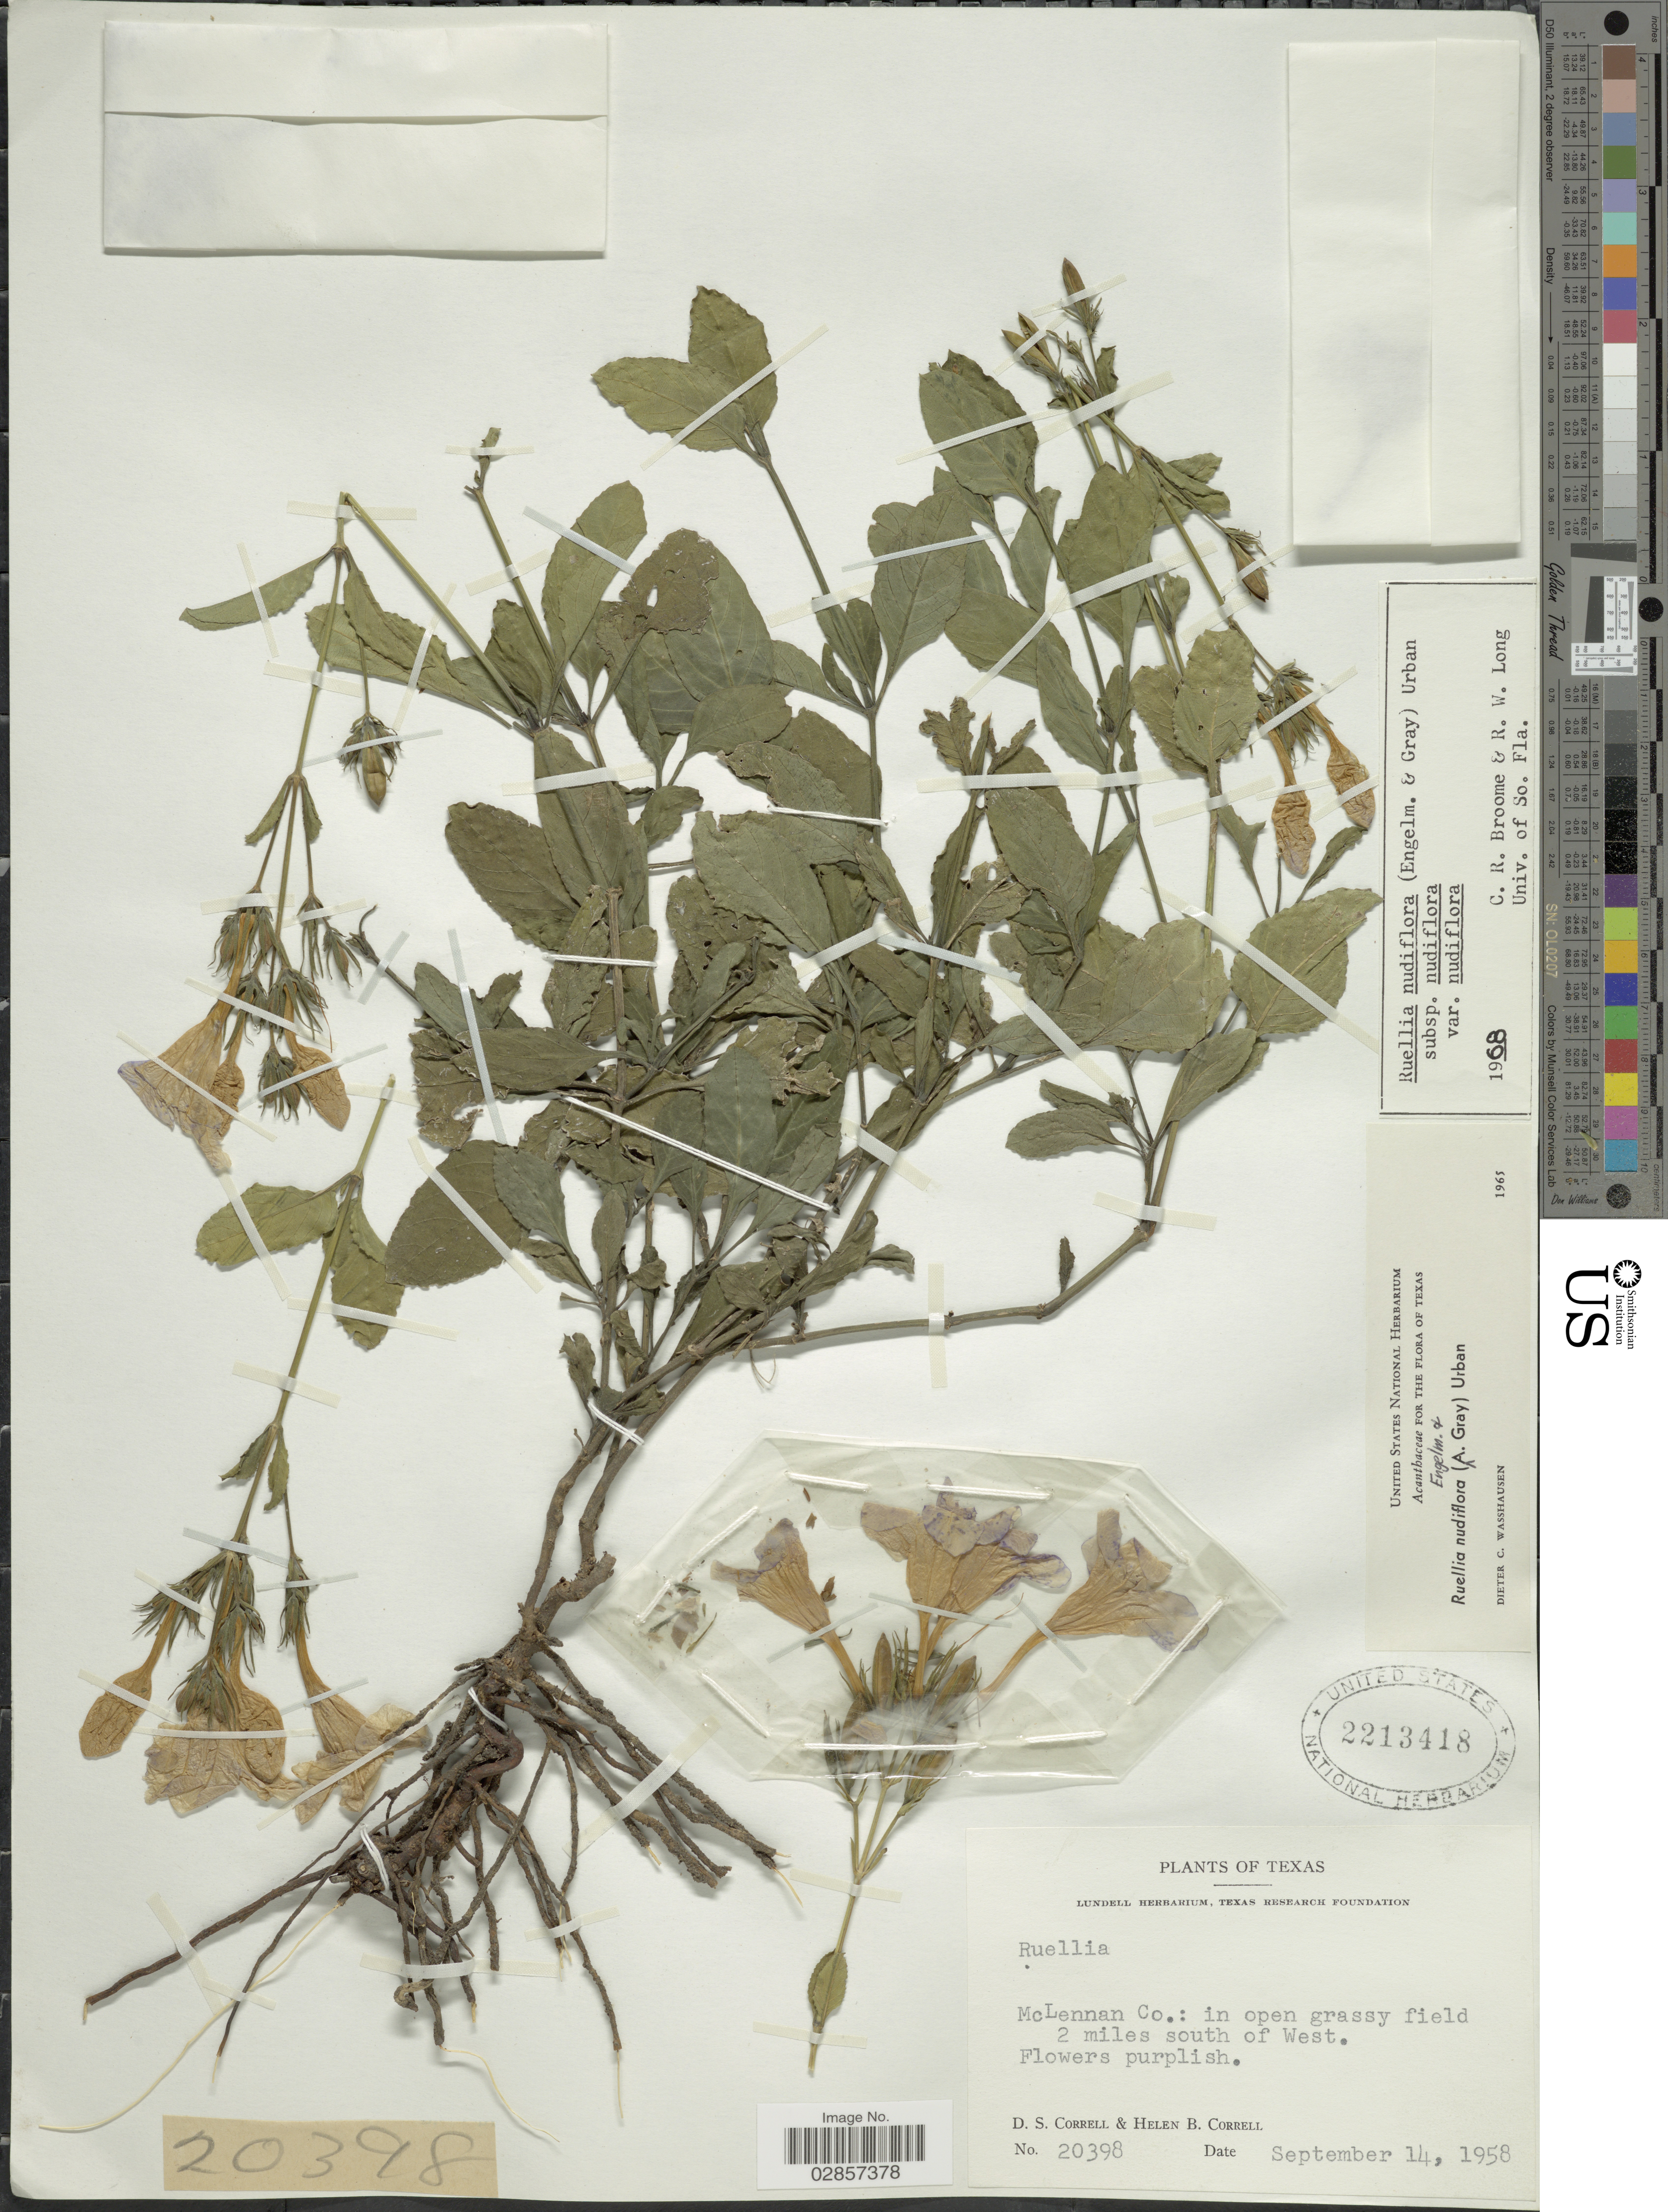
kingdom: Plantae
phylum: Tracheophyta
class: Magnoliopsida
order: Lamiales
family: Acanthaceae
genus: Ruellia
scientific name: Ruellia nudiflora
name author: (Engelm. & A. Gray) Urb.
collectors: D. S. Correll & H. Correll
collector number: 20398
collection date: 1958-09-14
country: United States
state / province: Texas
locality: McLennan Co.: in open grassy field 2 miles south of West.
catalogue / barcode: US 2213418